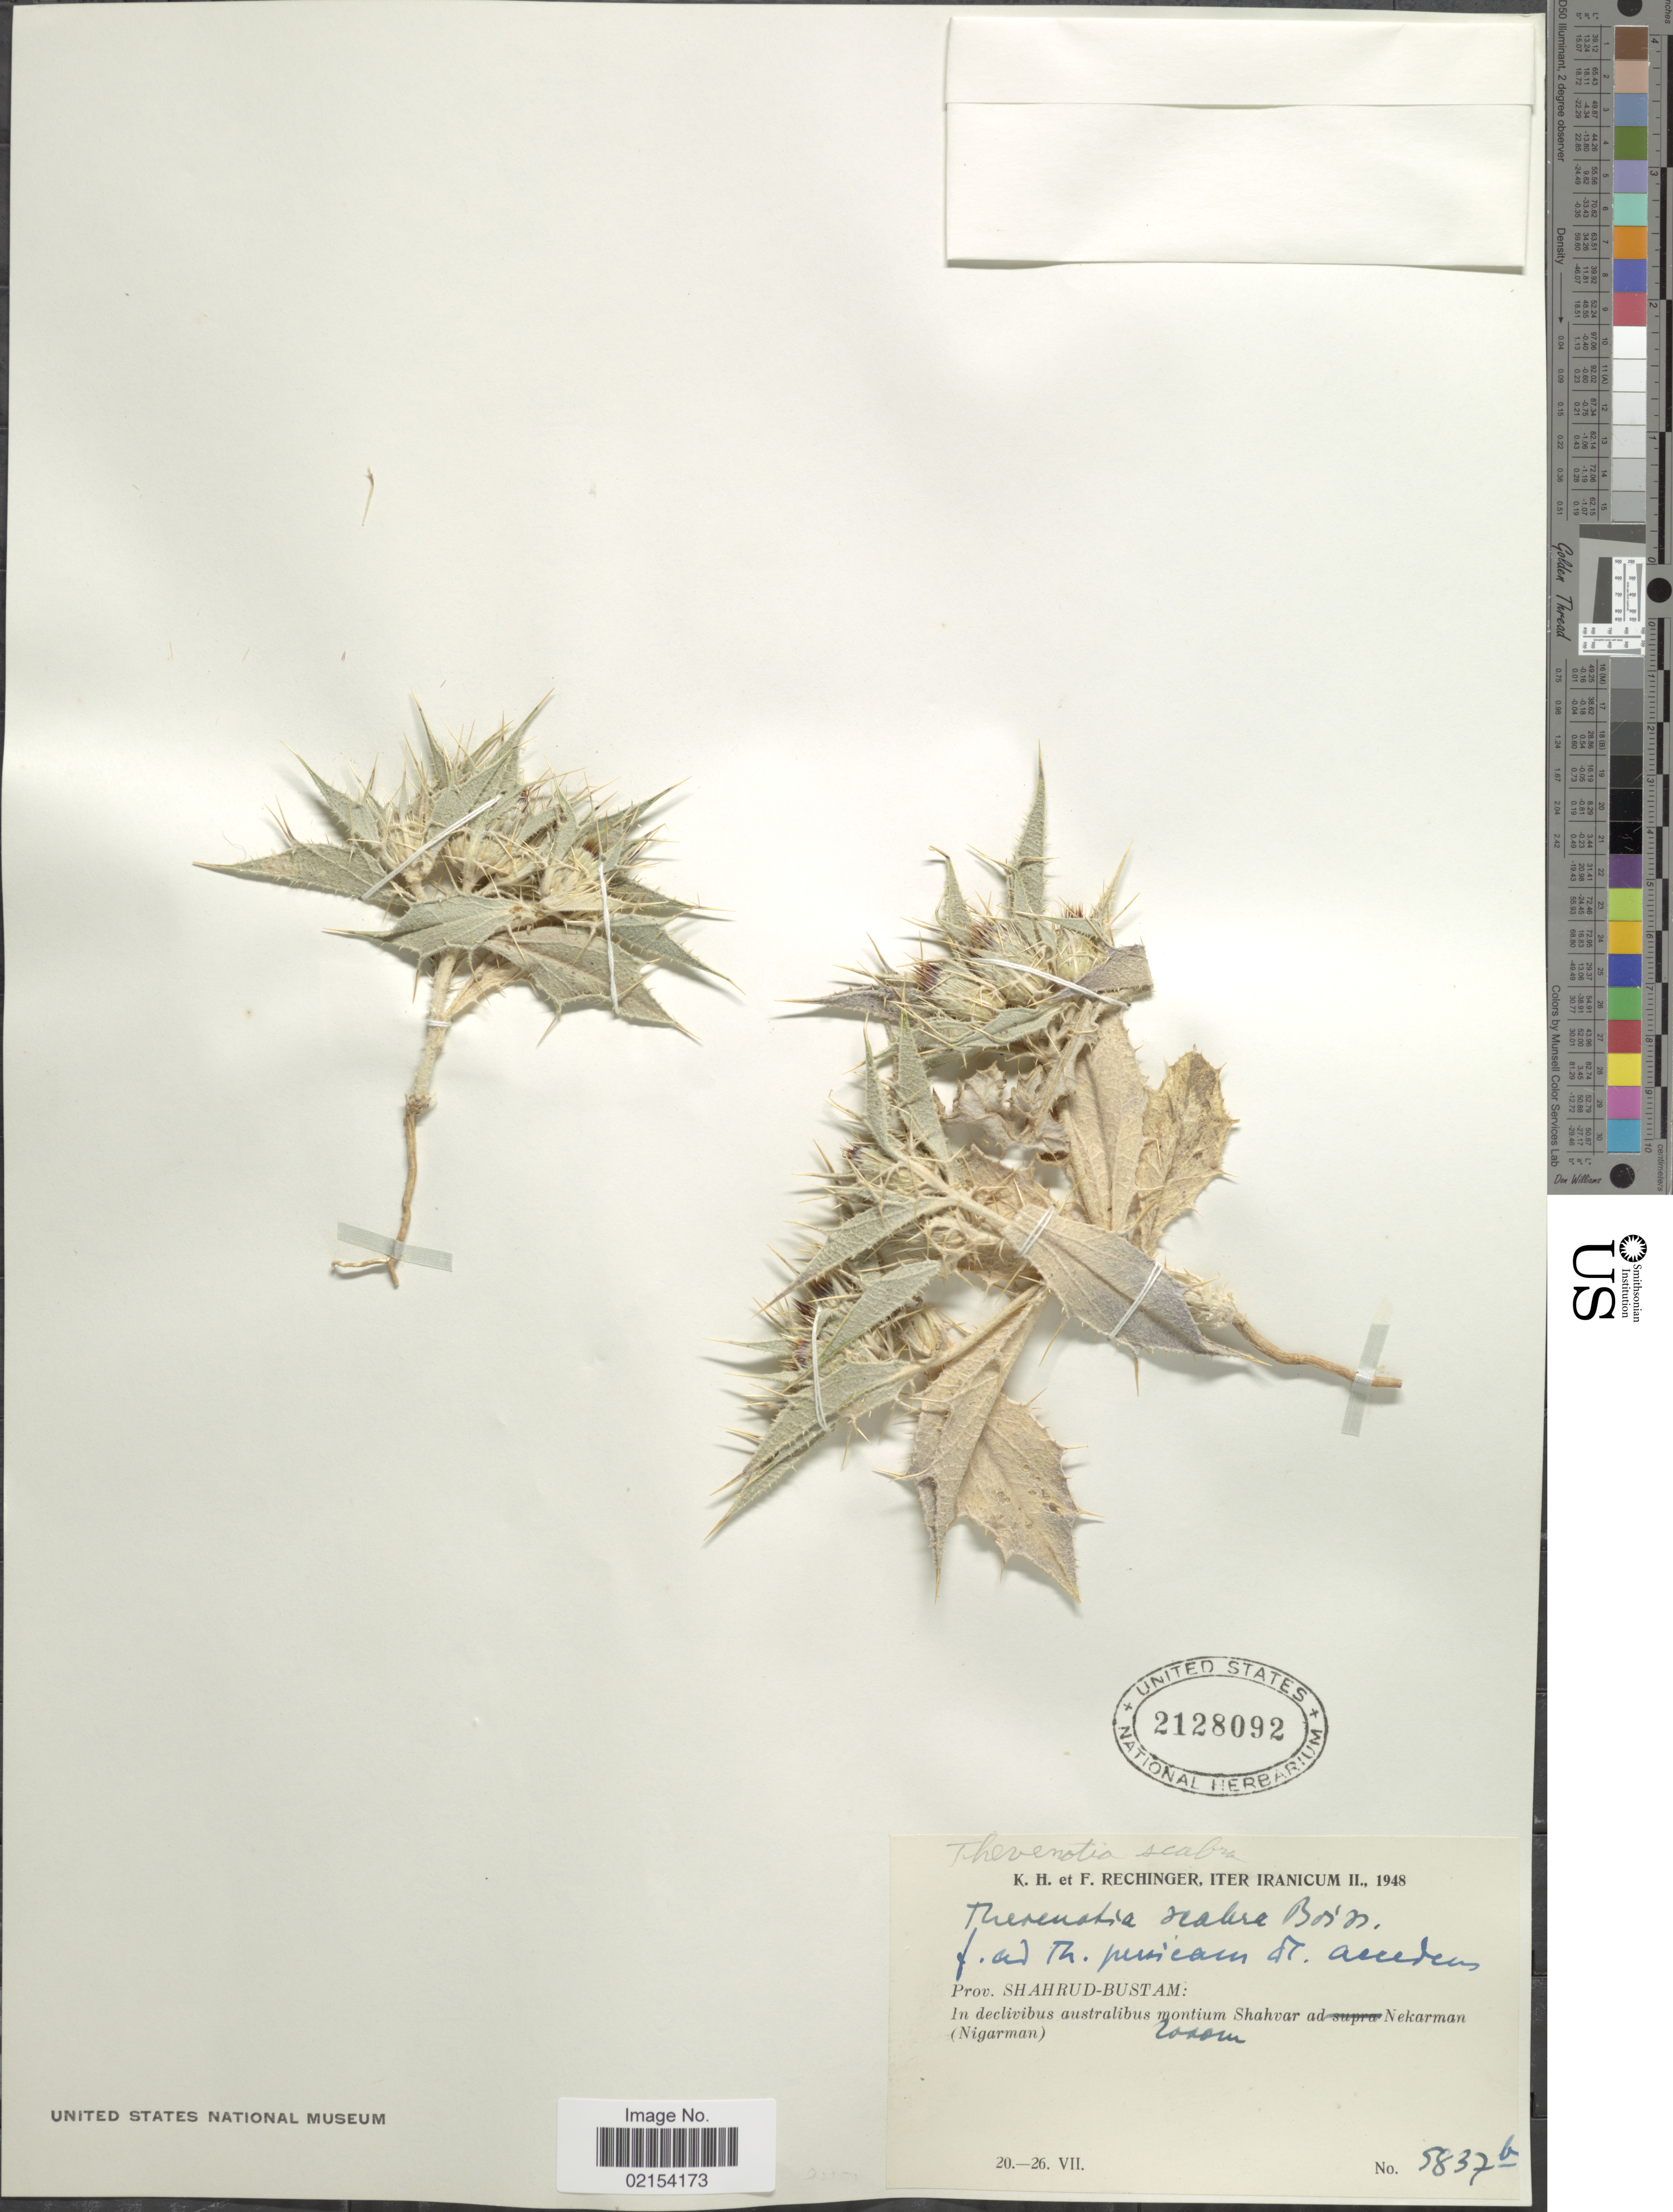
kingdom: Plantae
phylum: Tracheophyta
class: Magnoliopsida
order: Asterales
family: Asteraceae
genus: Thevenotia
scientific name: Thevenotia scabra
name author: Boiss.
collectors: K. H. Rechinger & F. Rechinger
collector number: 5837b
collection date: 1948-07-20/1948-07-26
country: Iran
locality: Iranicum. Prov. Shahrud-Bustam. Montium Shahvar ad Nekarman (Nigarman)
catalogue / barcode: US 2128092